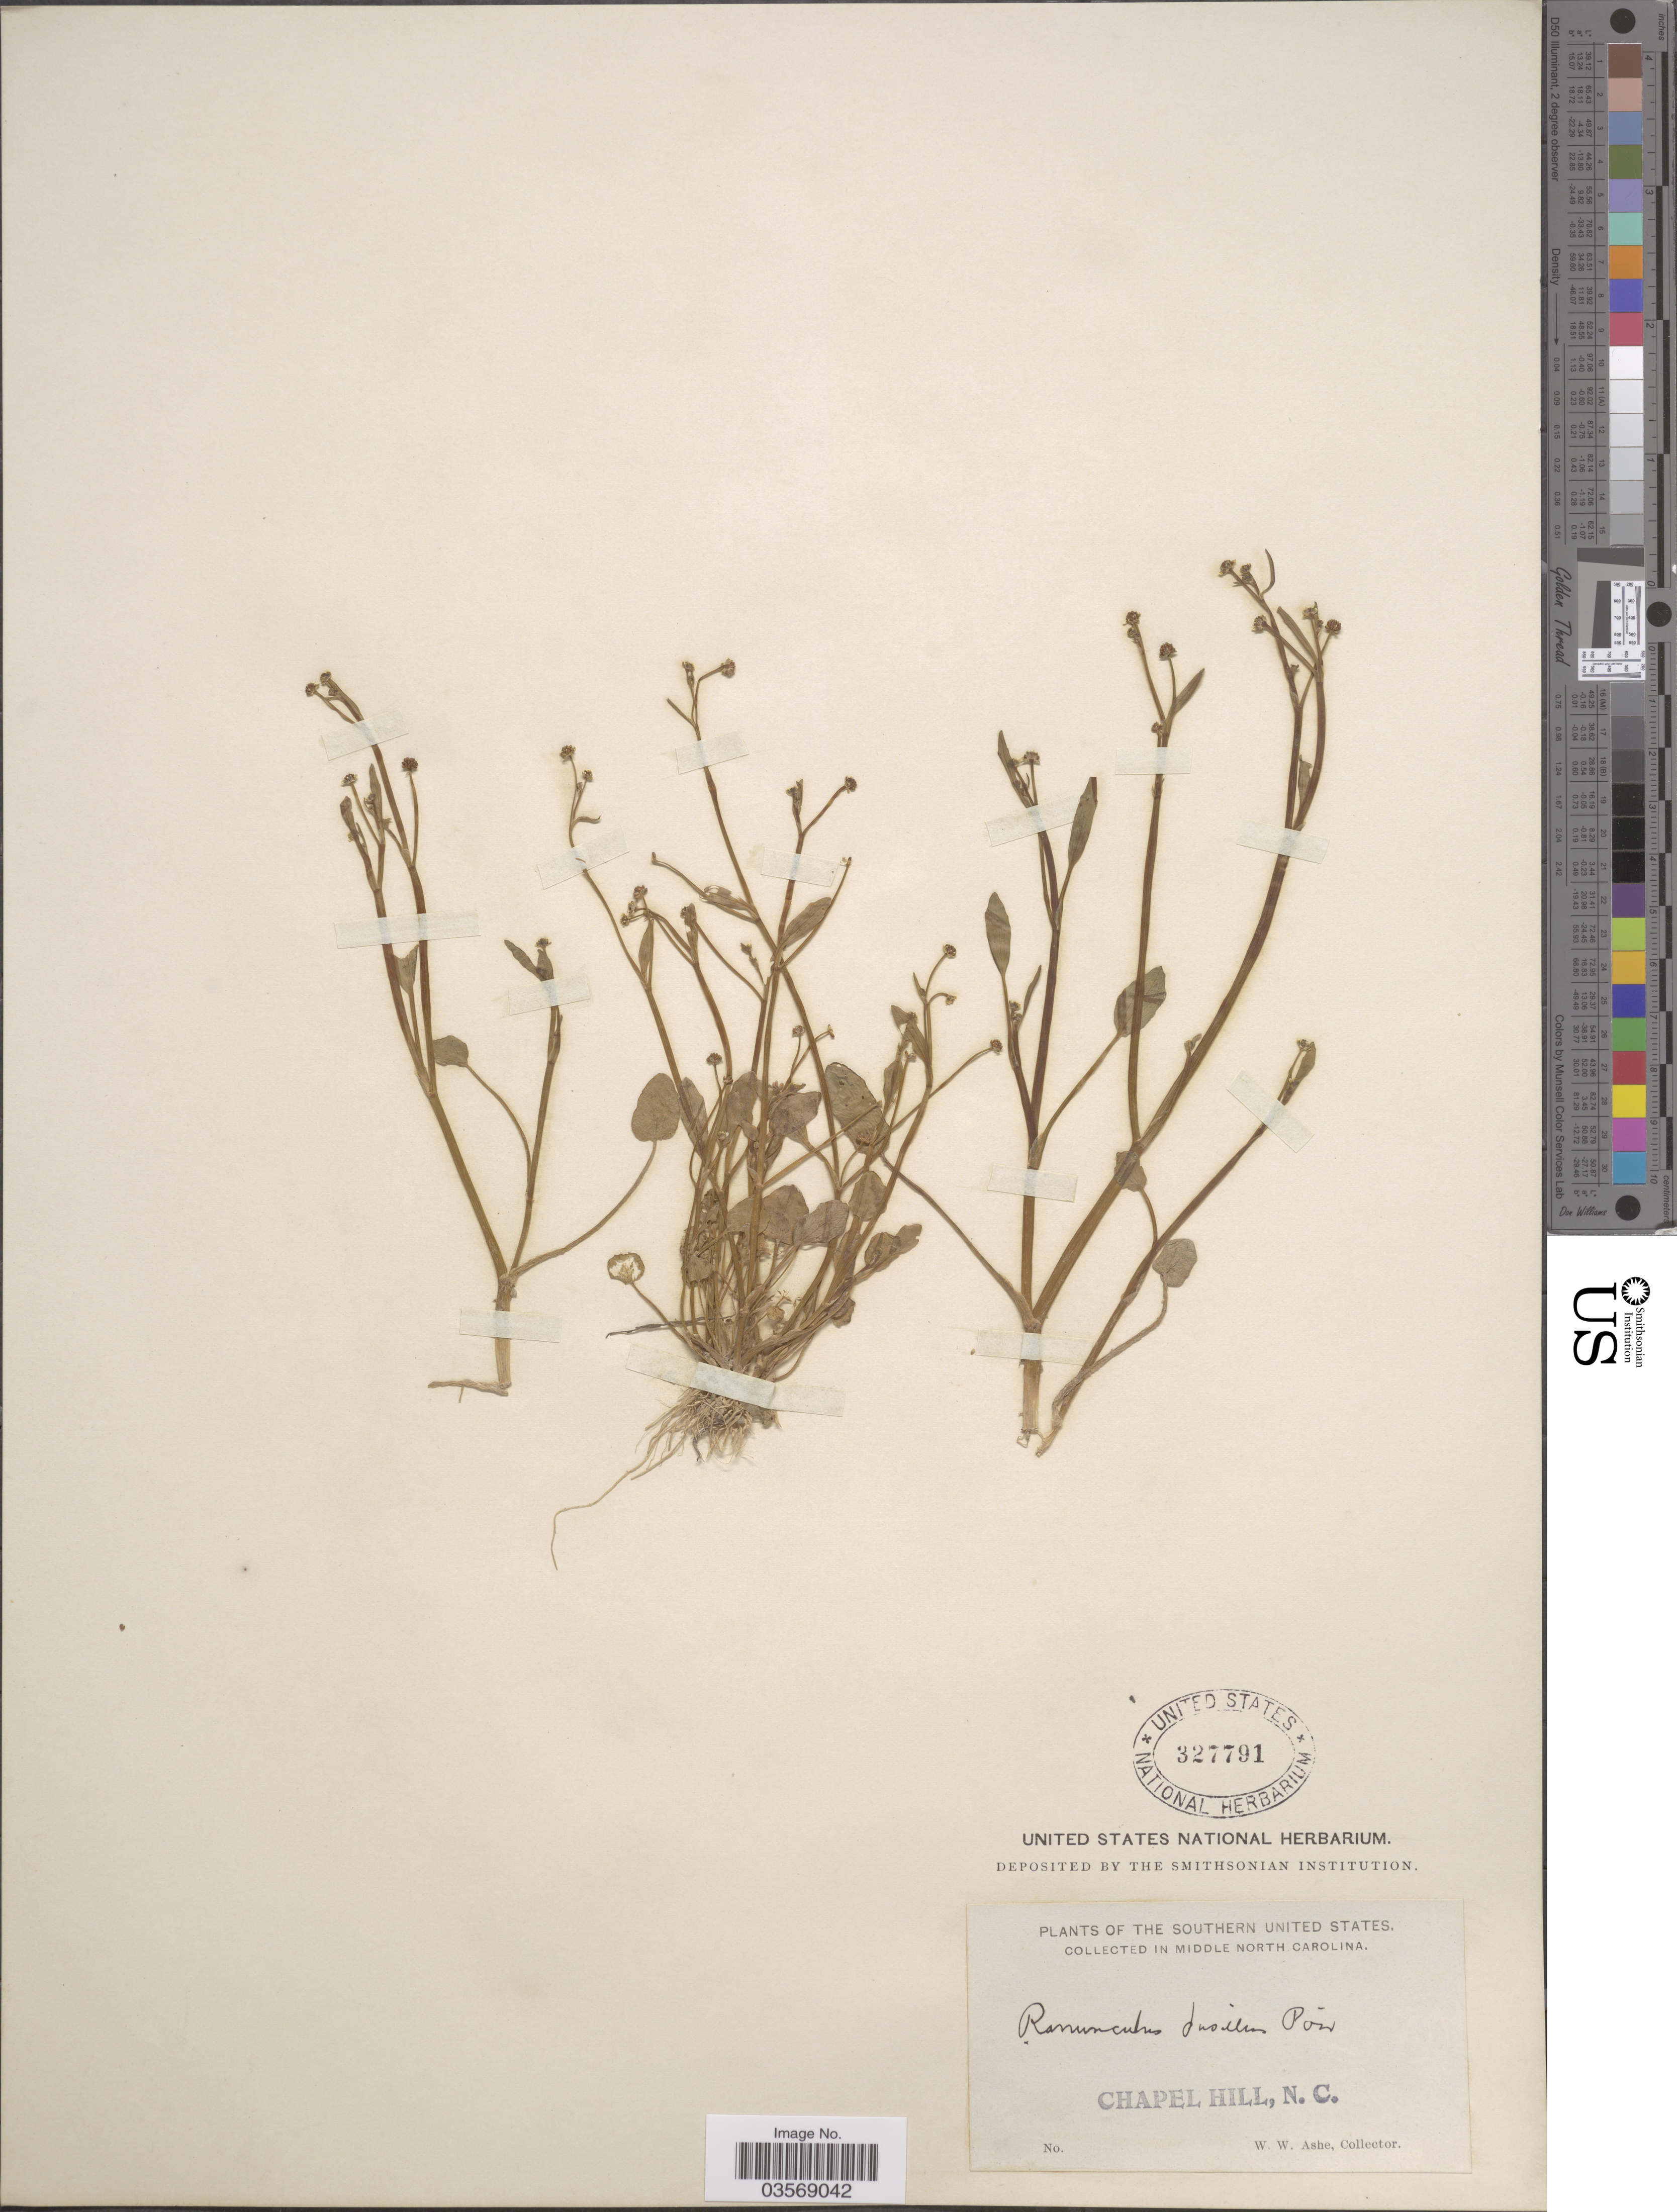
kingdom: Plantae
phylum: Tracheophyta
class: Magnoliopsida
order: Ranunculales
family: Ranunculaceae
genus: Ranunculus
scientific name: Ranunculus pusillus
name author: Poir.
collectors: W. W. Ashe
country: United States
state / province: North Carolina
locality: The Southern United States. In Middle North Carolina. Chapel Hill.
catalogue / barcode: US 327791